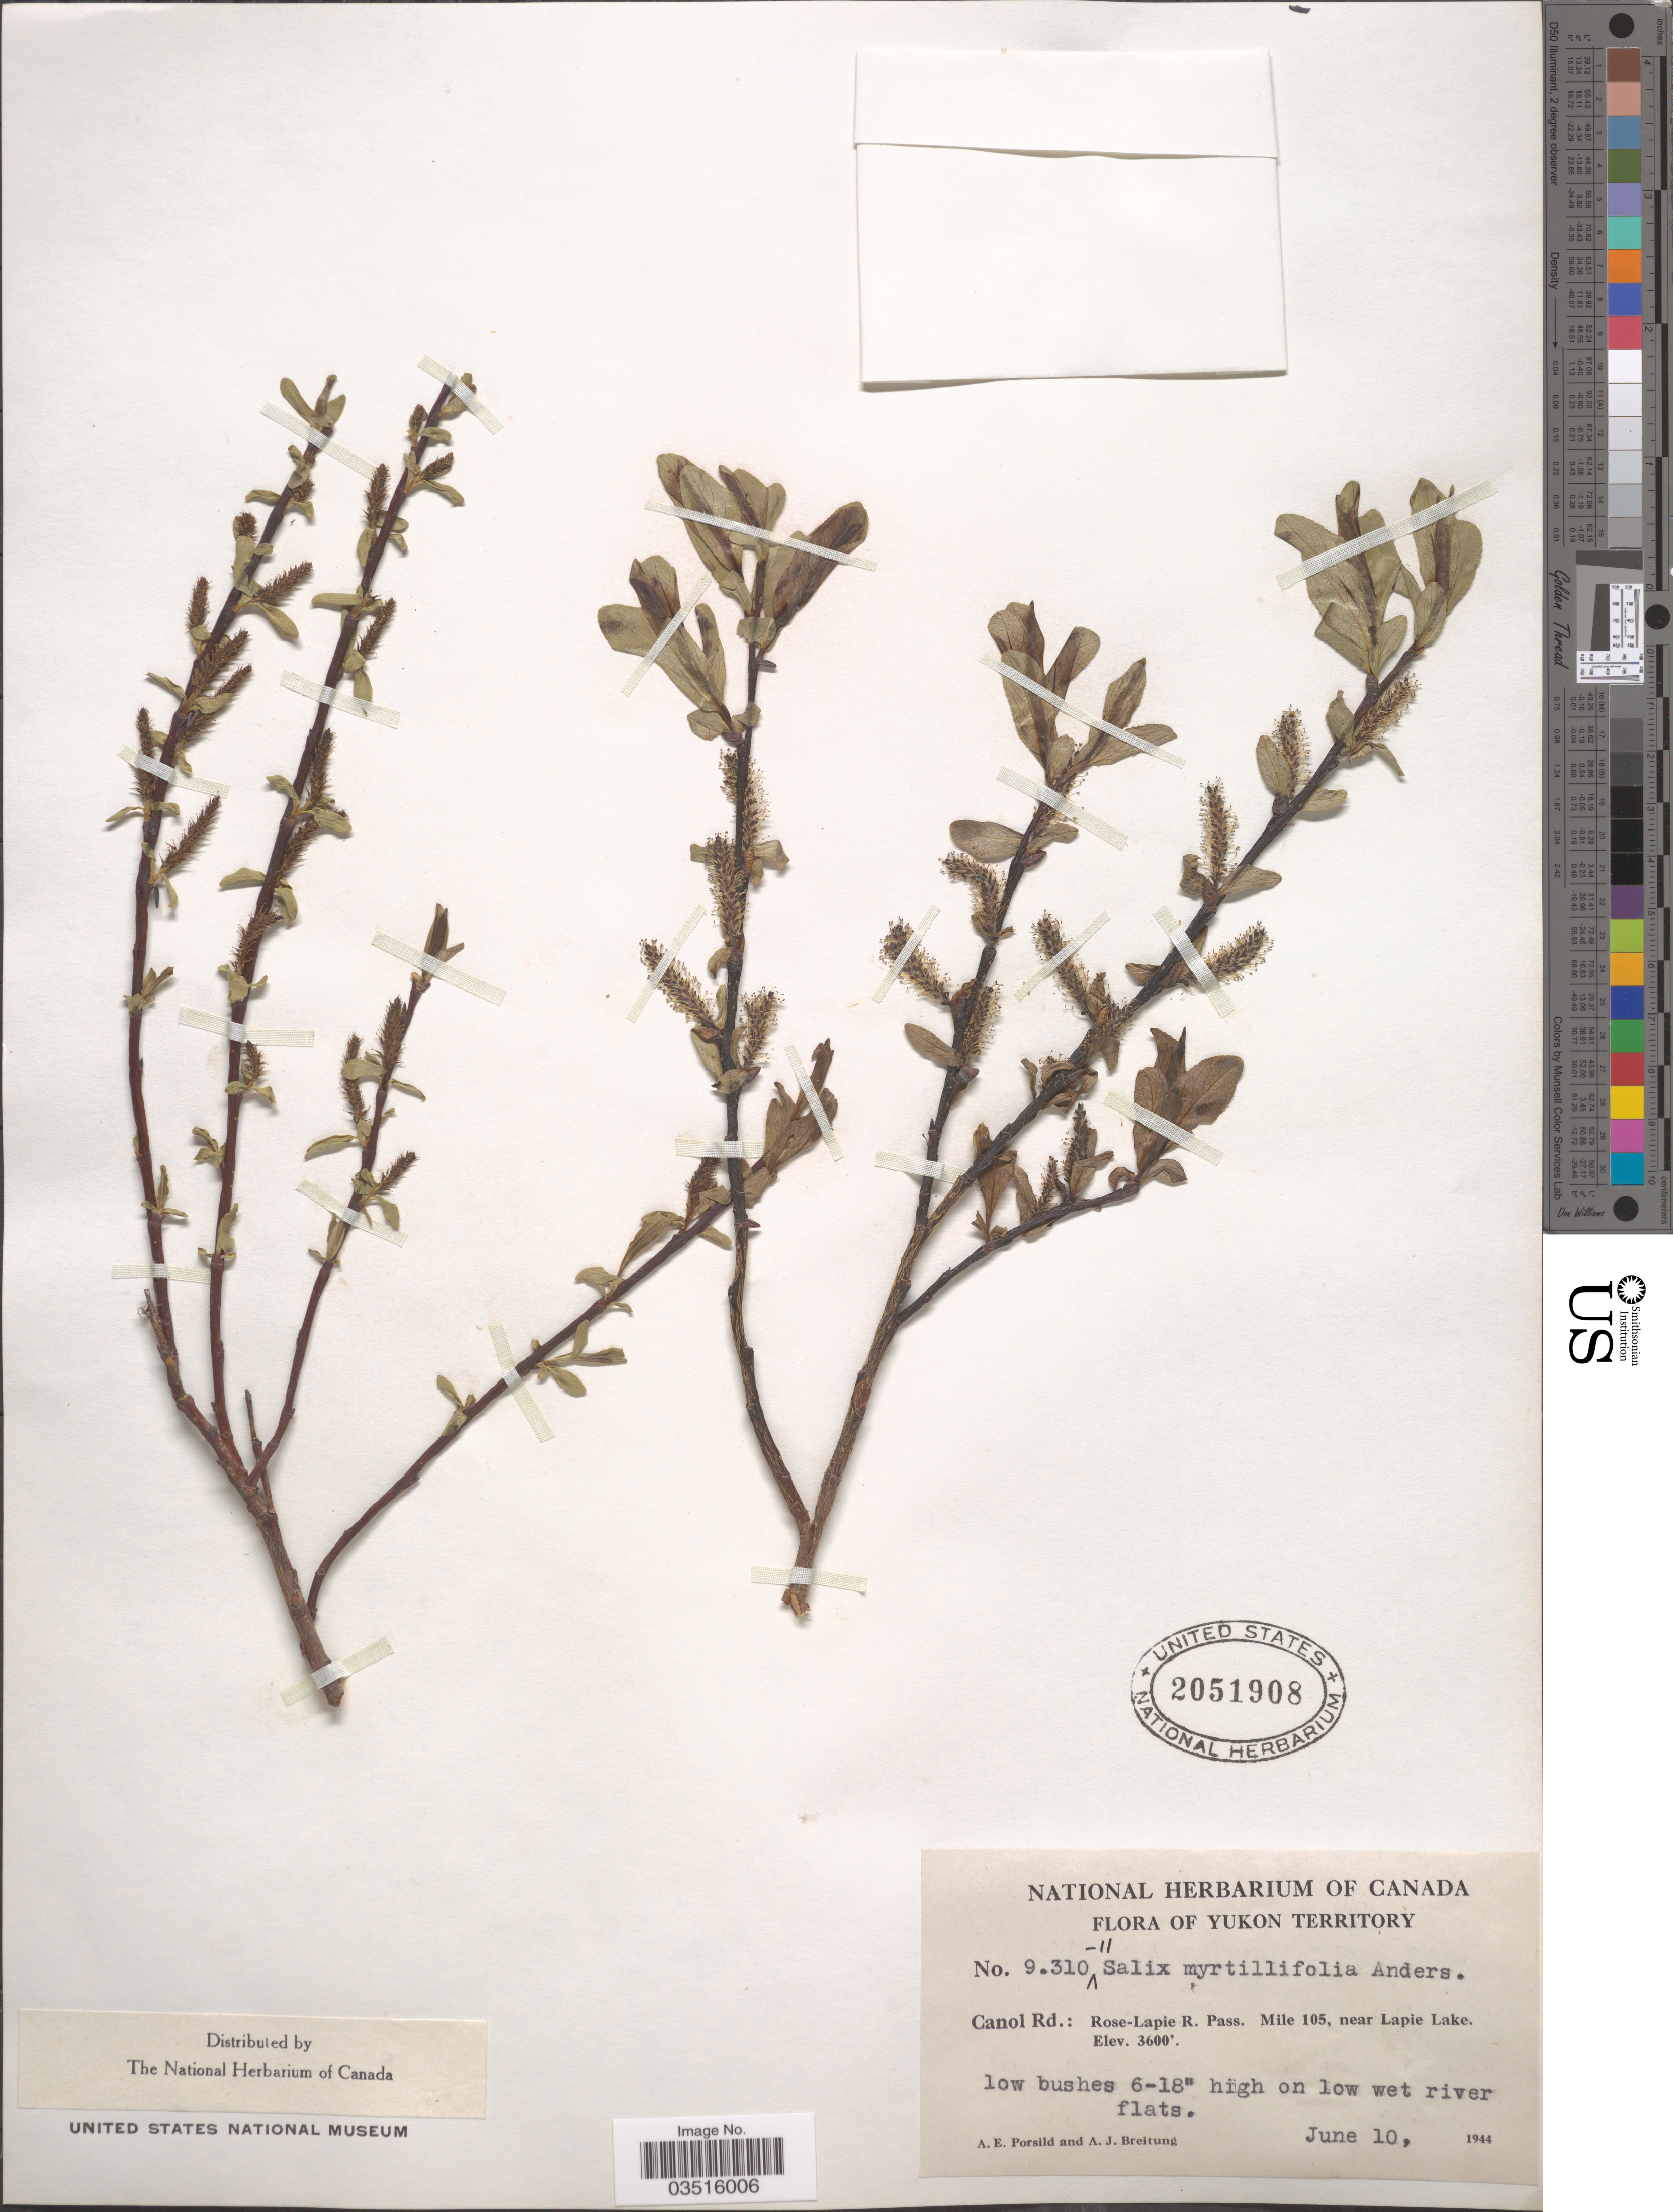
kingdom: Plantae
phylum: Tracheophyta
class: Magnoliopsida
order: Malpighiales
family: Salicaceae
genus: Salix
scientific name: Salix myrtillifolia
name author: Andersson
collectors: A. E. Porsild & A. Breitung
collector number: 9310-11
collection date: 1944-06-10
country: Canada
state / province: Yukon Territory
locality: Canol Rd.: Rose-Lapie R. Pass. Mile 105, near Lapie Lake.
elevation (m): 1097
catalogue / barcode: US 2051908